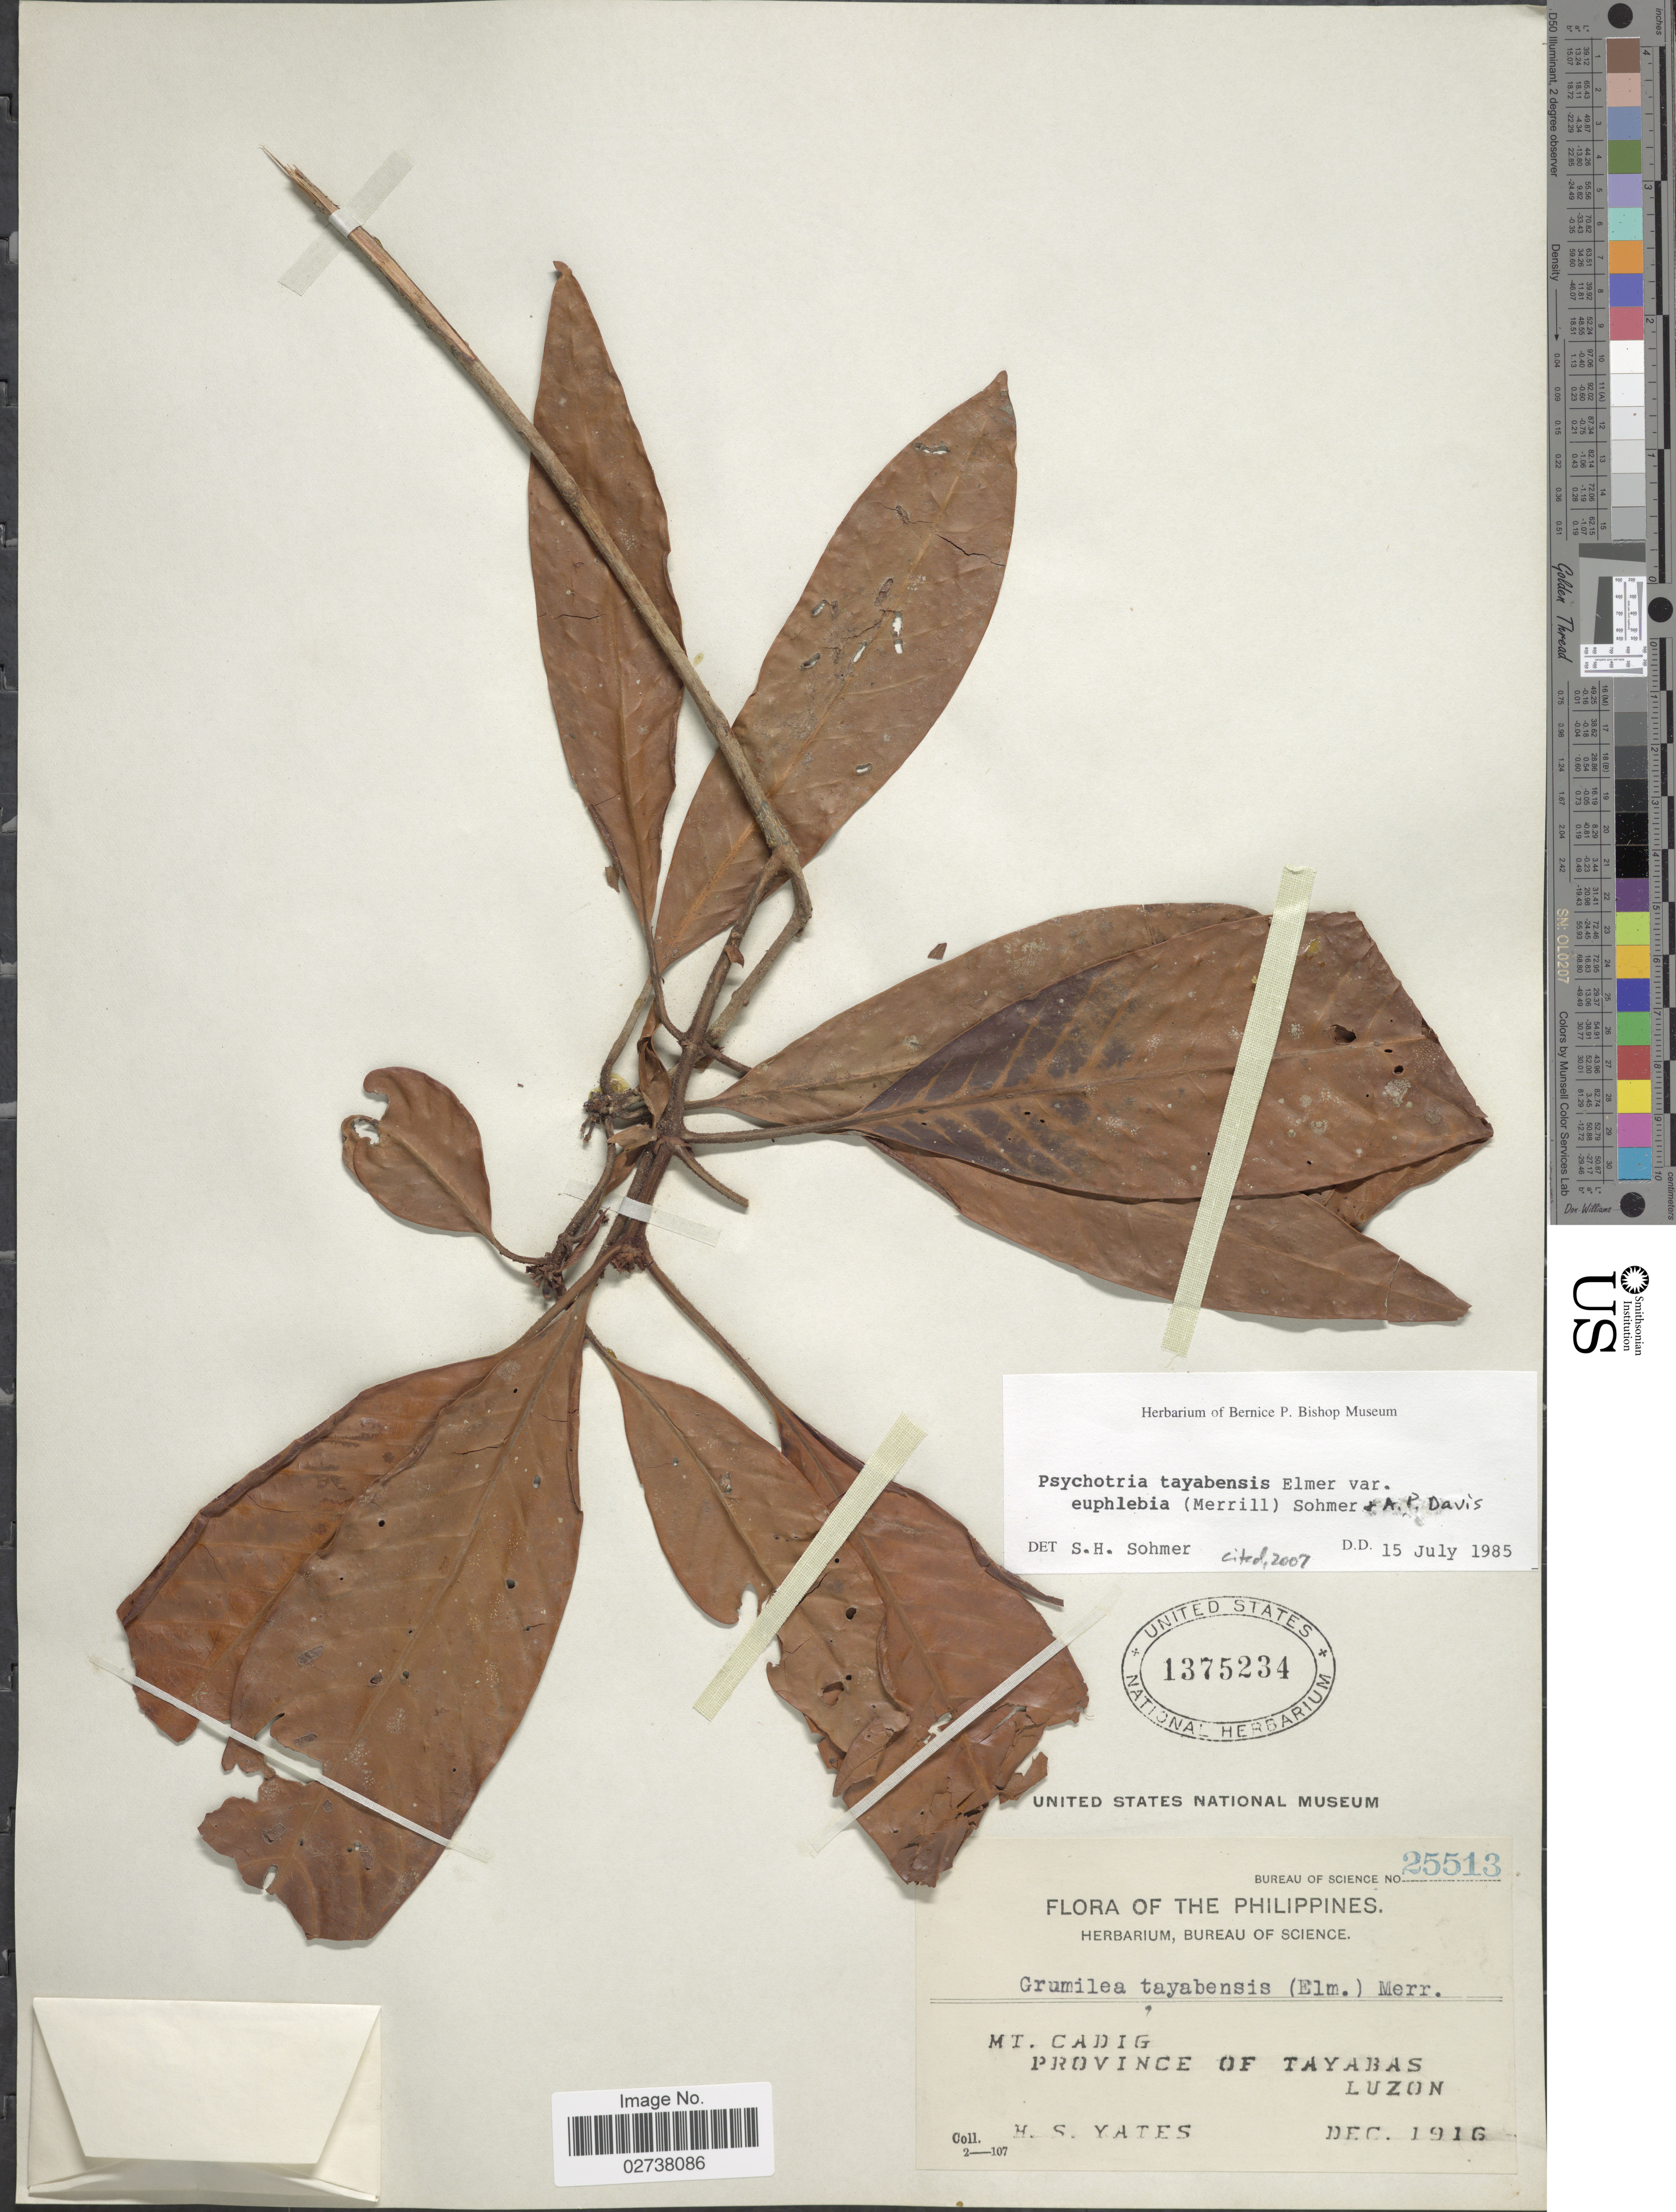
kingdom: Plantae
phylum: Tracheophyta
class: Magnoliopsida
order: Gentianales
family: Rubiaceae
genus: Psychotria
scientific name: Psychotria tayabensis var. euphlebia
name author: (Merr.) Sohmer & A.P. Davis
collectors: H. S. Yates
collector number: Bureau of Science 25513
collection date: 1916-12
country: Philippines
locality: Mt. Cadig, Province of Tayabas, Luzon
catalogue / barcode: US 1375234